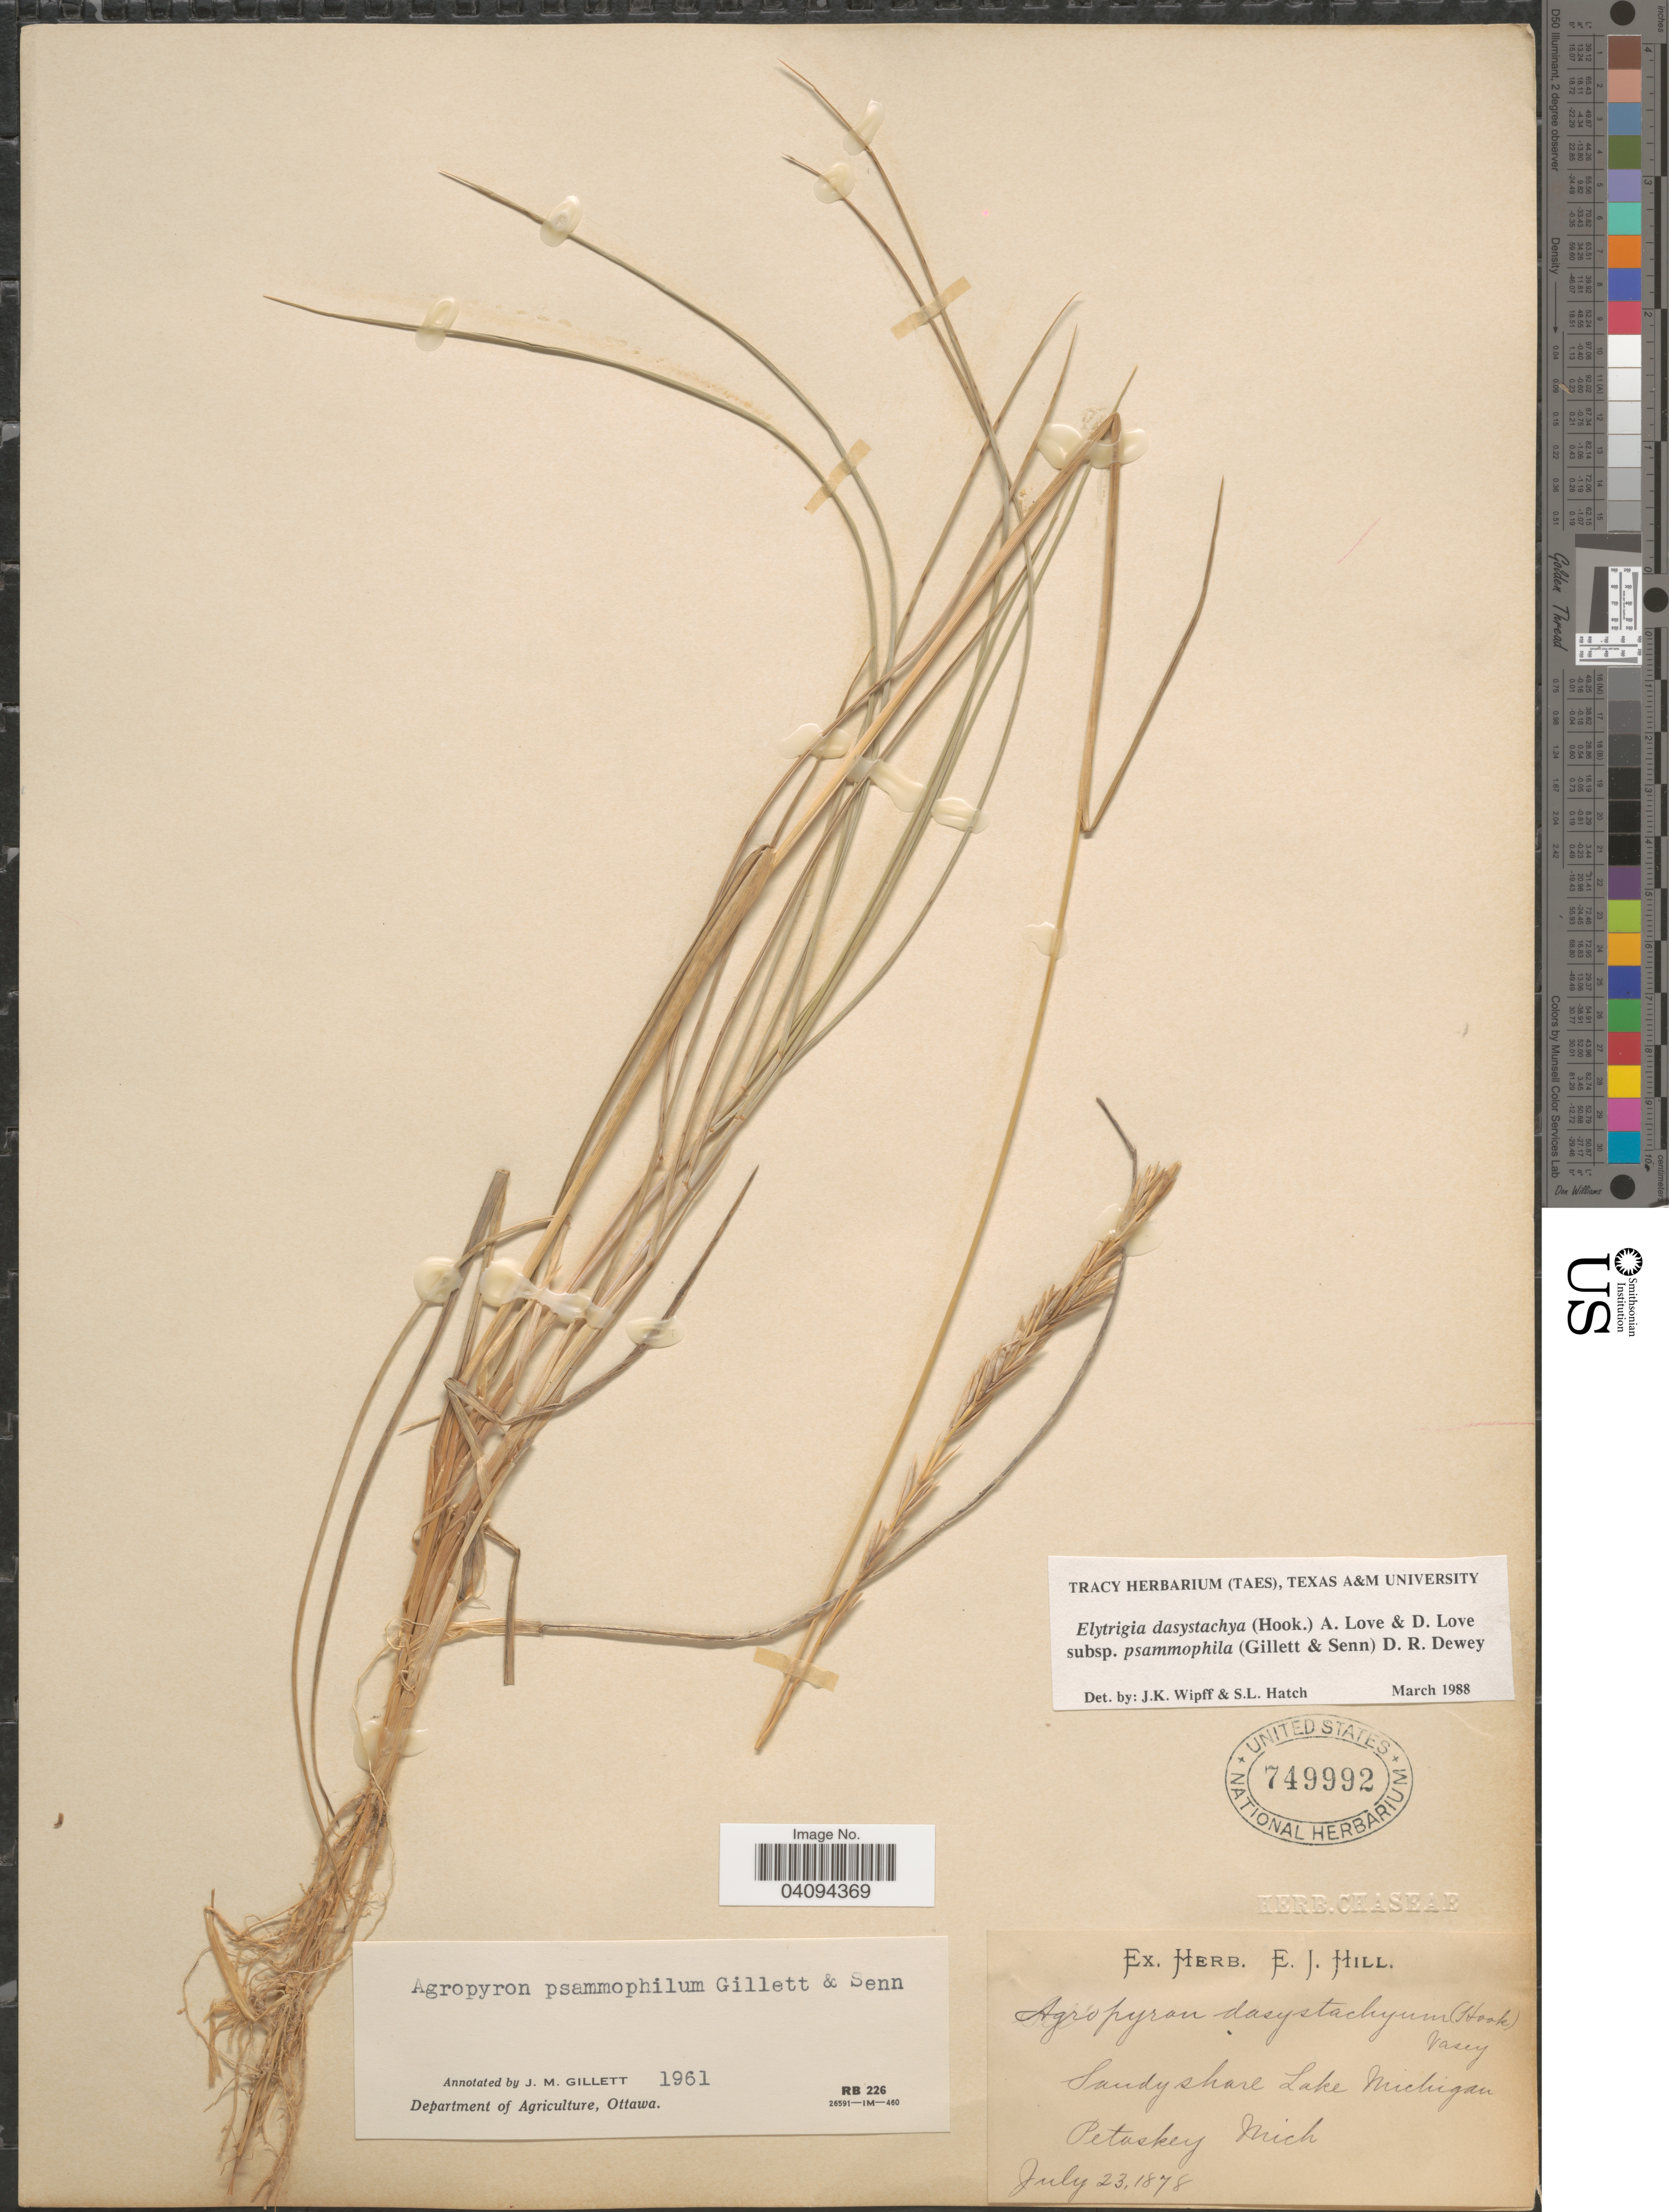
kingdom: Plantae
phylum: Tracheophyta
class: Liliopsida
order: Poales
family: Poaceae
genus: Elymus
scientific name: Elymus lanceolatus subsp. psammophilus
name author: (J.M. Gillett & H. Senn) Á. Löve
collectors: Ex herb. E. J. Hill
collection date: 1878-07-23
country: United States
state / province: Michigan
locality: Sandy shore Lake Michigan. Petaskey.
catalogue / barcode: US 749992